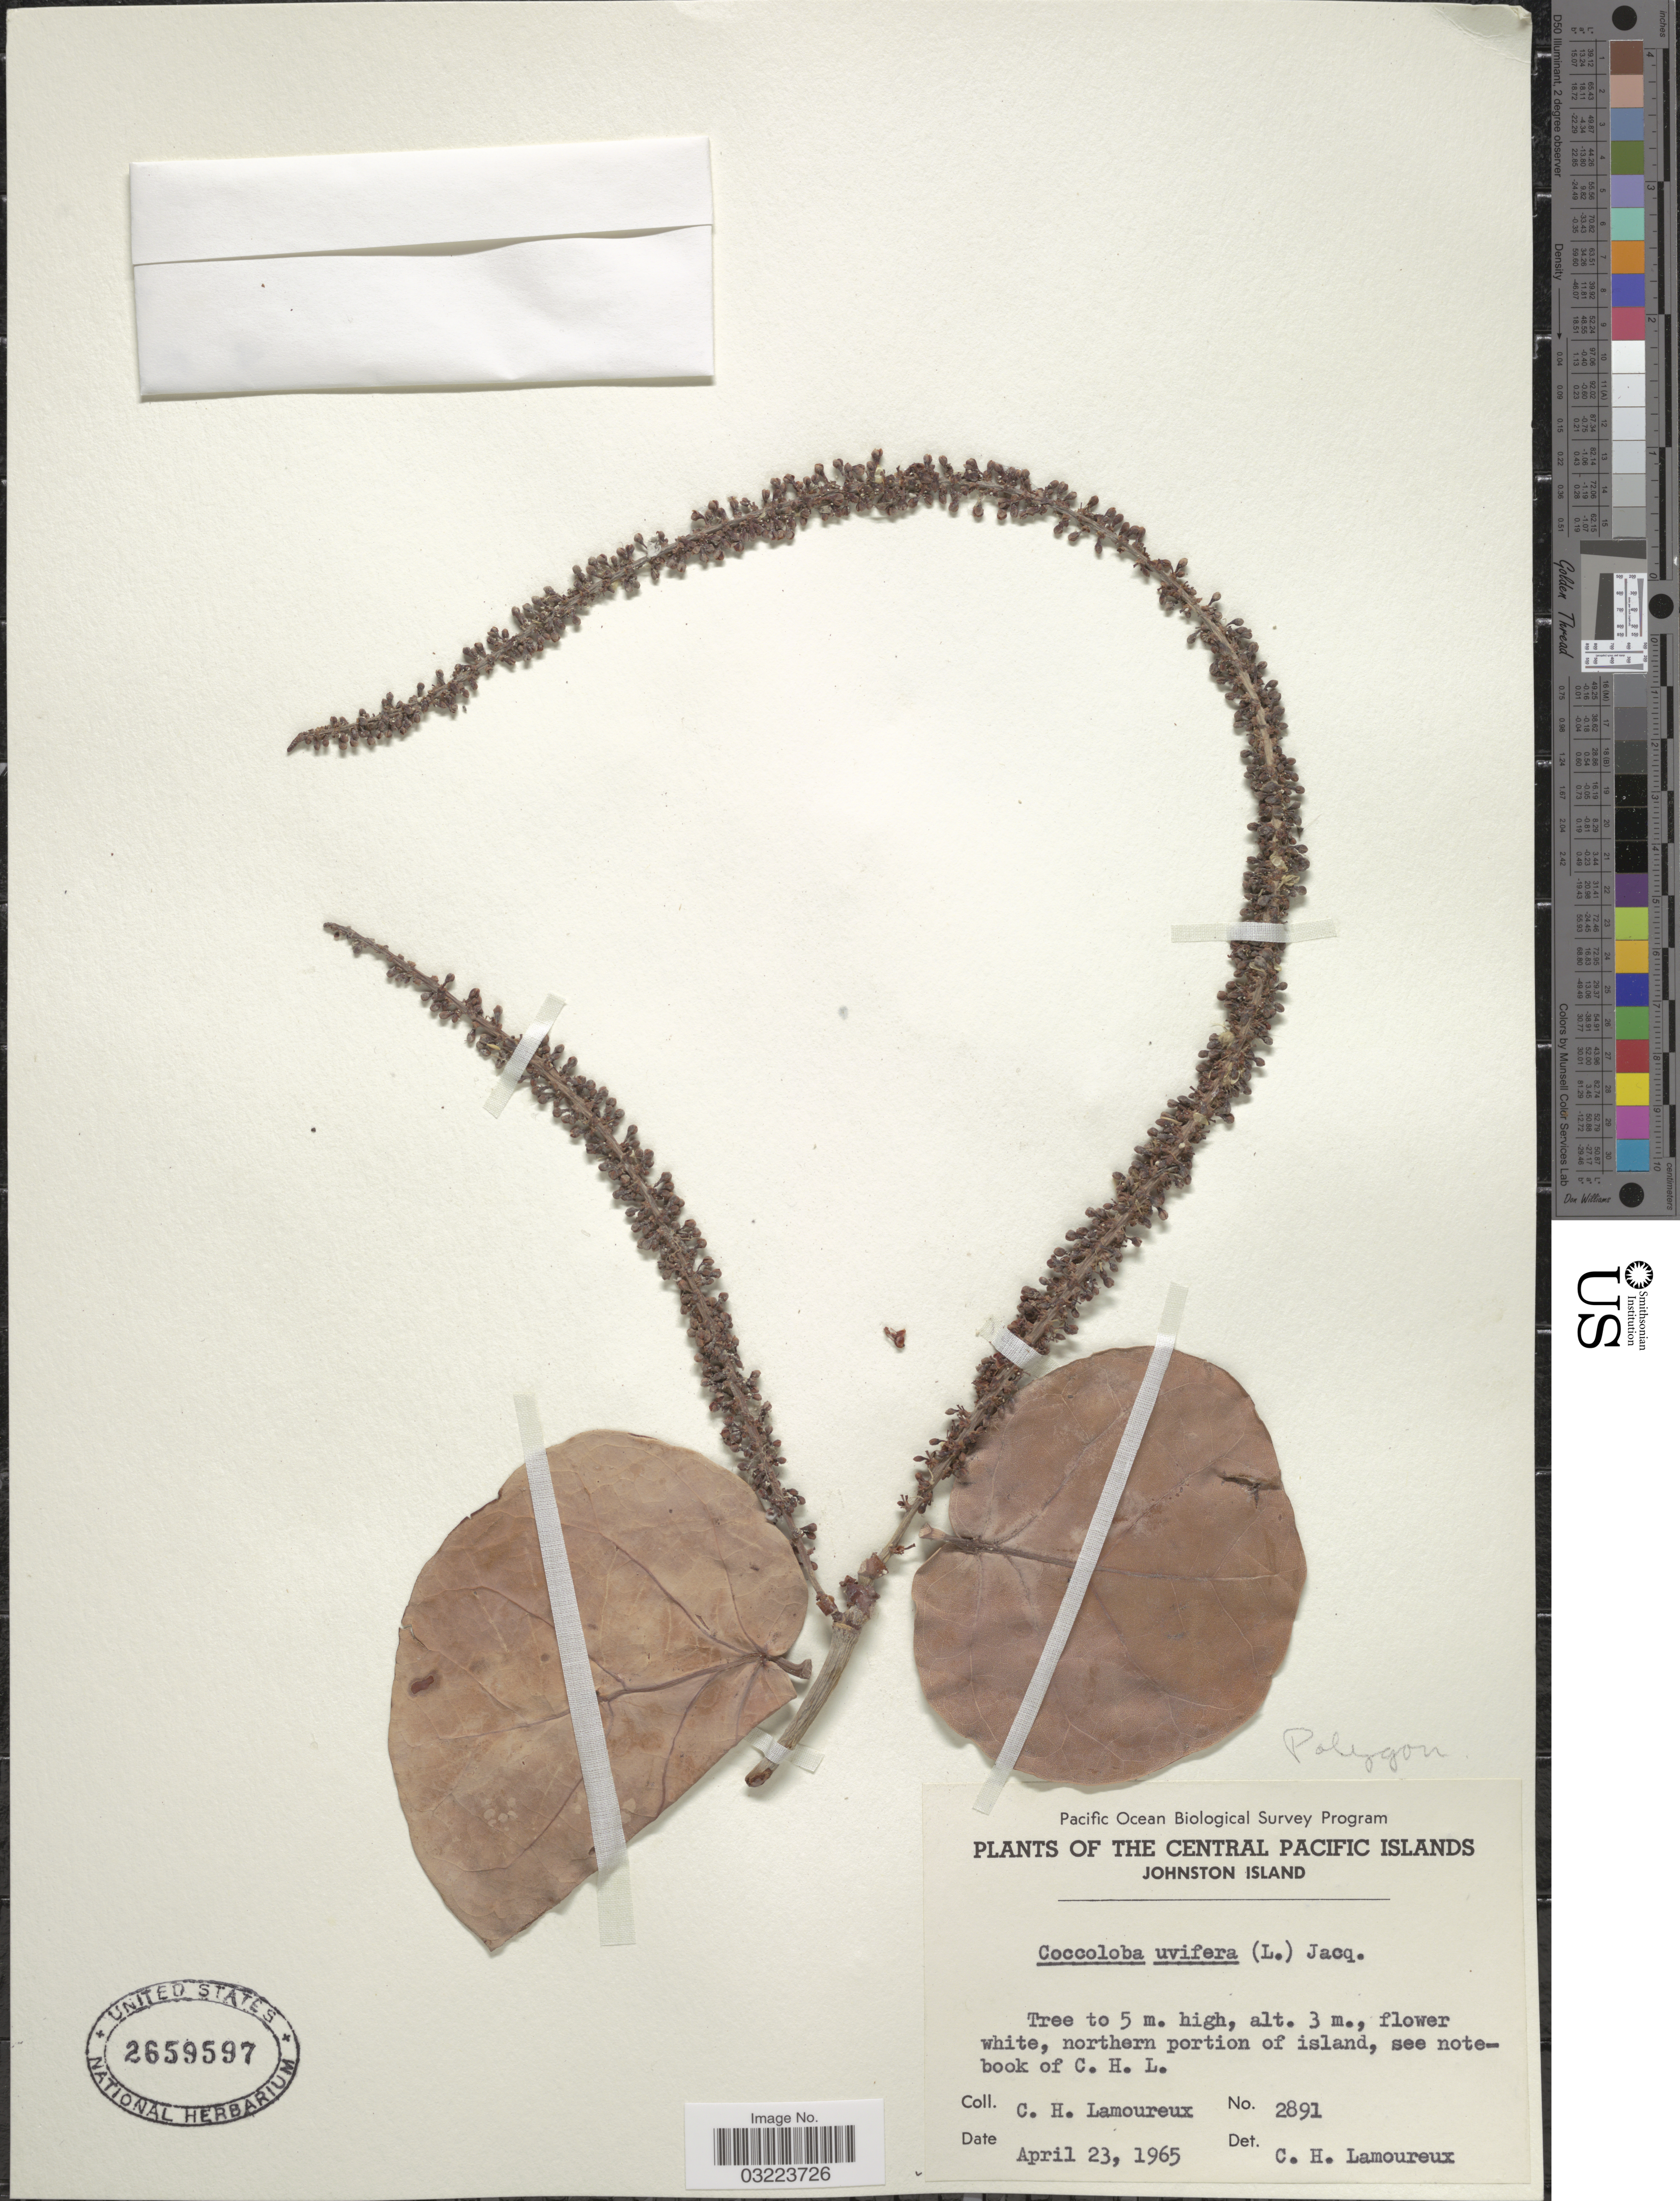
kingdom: Plantae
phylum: Tracheophyta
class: Magnoliopsida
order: Caryophyllales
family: Polygonaceae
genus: Coccoloba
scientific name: Coccoloba uvifera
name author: L.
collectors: C. H. Lamoureux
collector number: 2891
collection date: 1965-04-23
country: U.S. Administered Pacific Islands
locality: Central Pacific Islands. Johnston Island. Northern portion of island.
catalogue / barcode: US 2659597